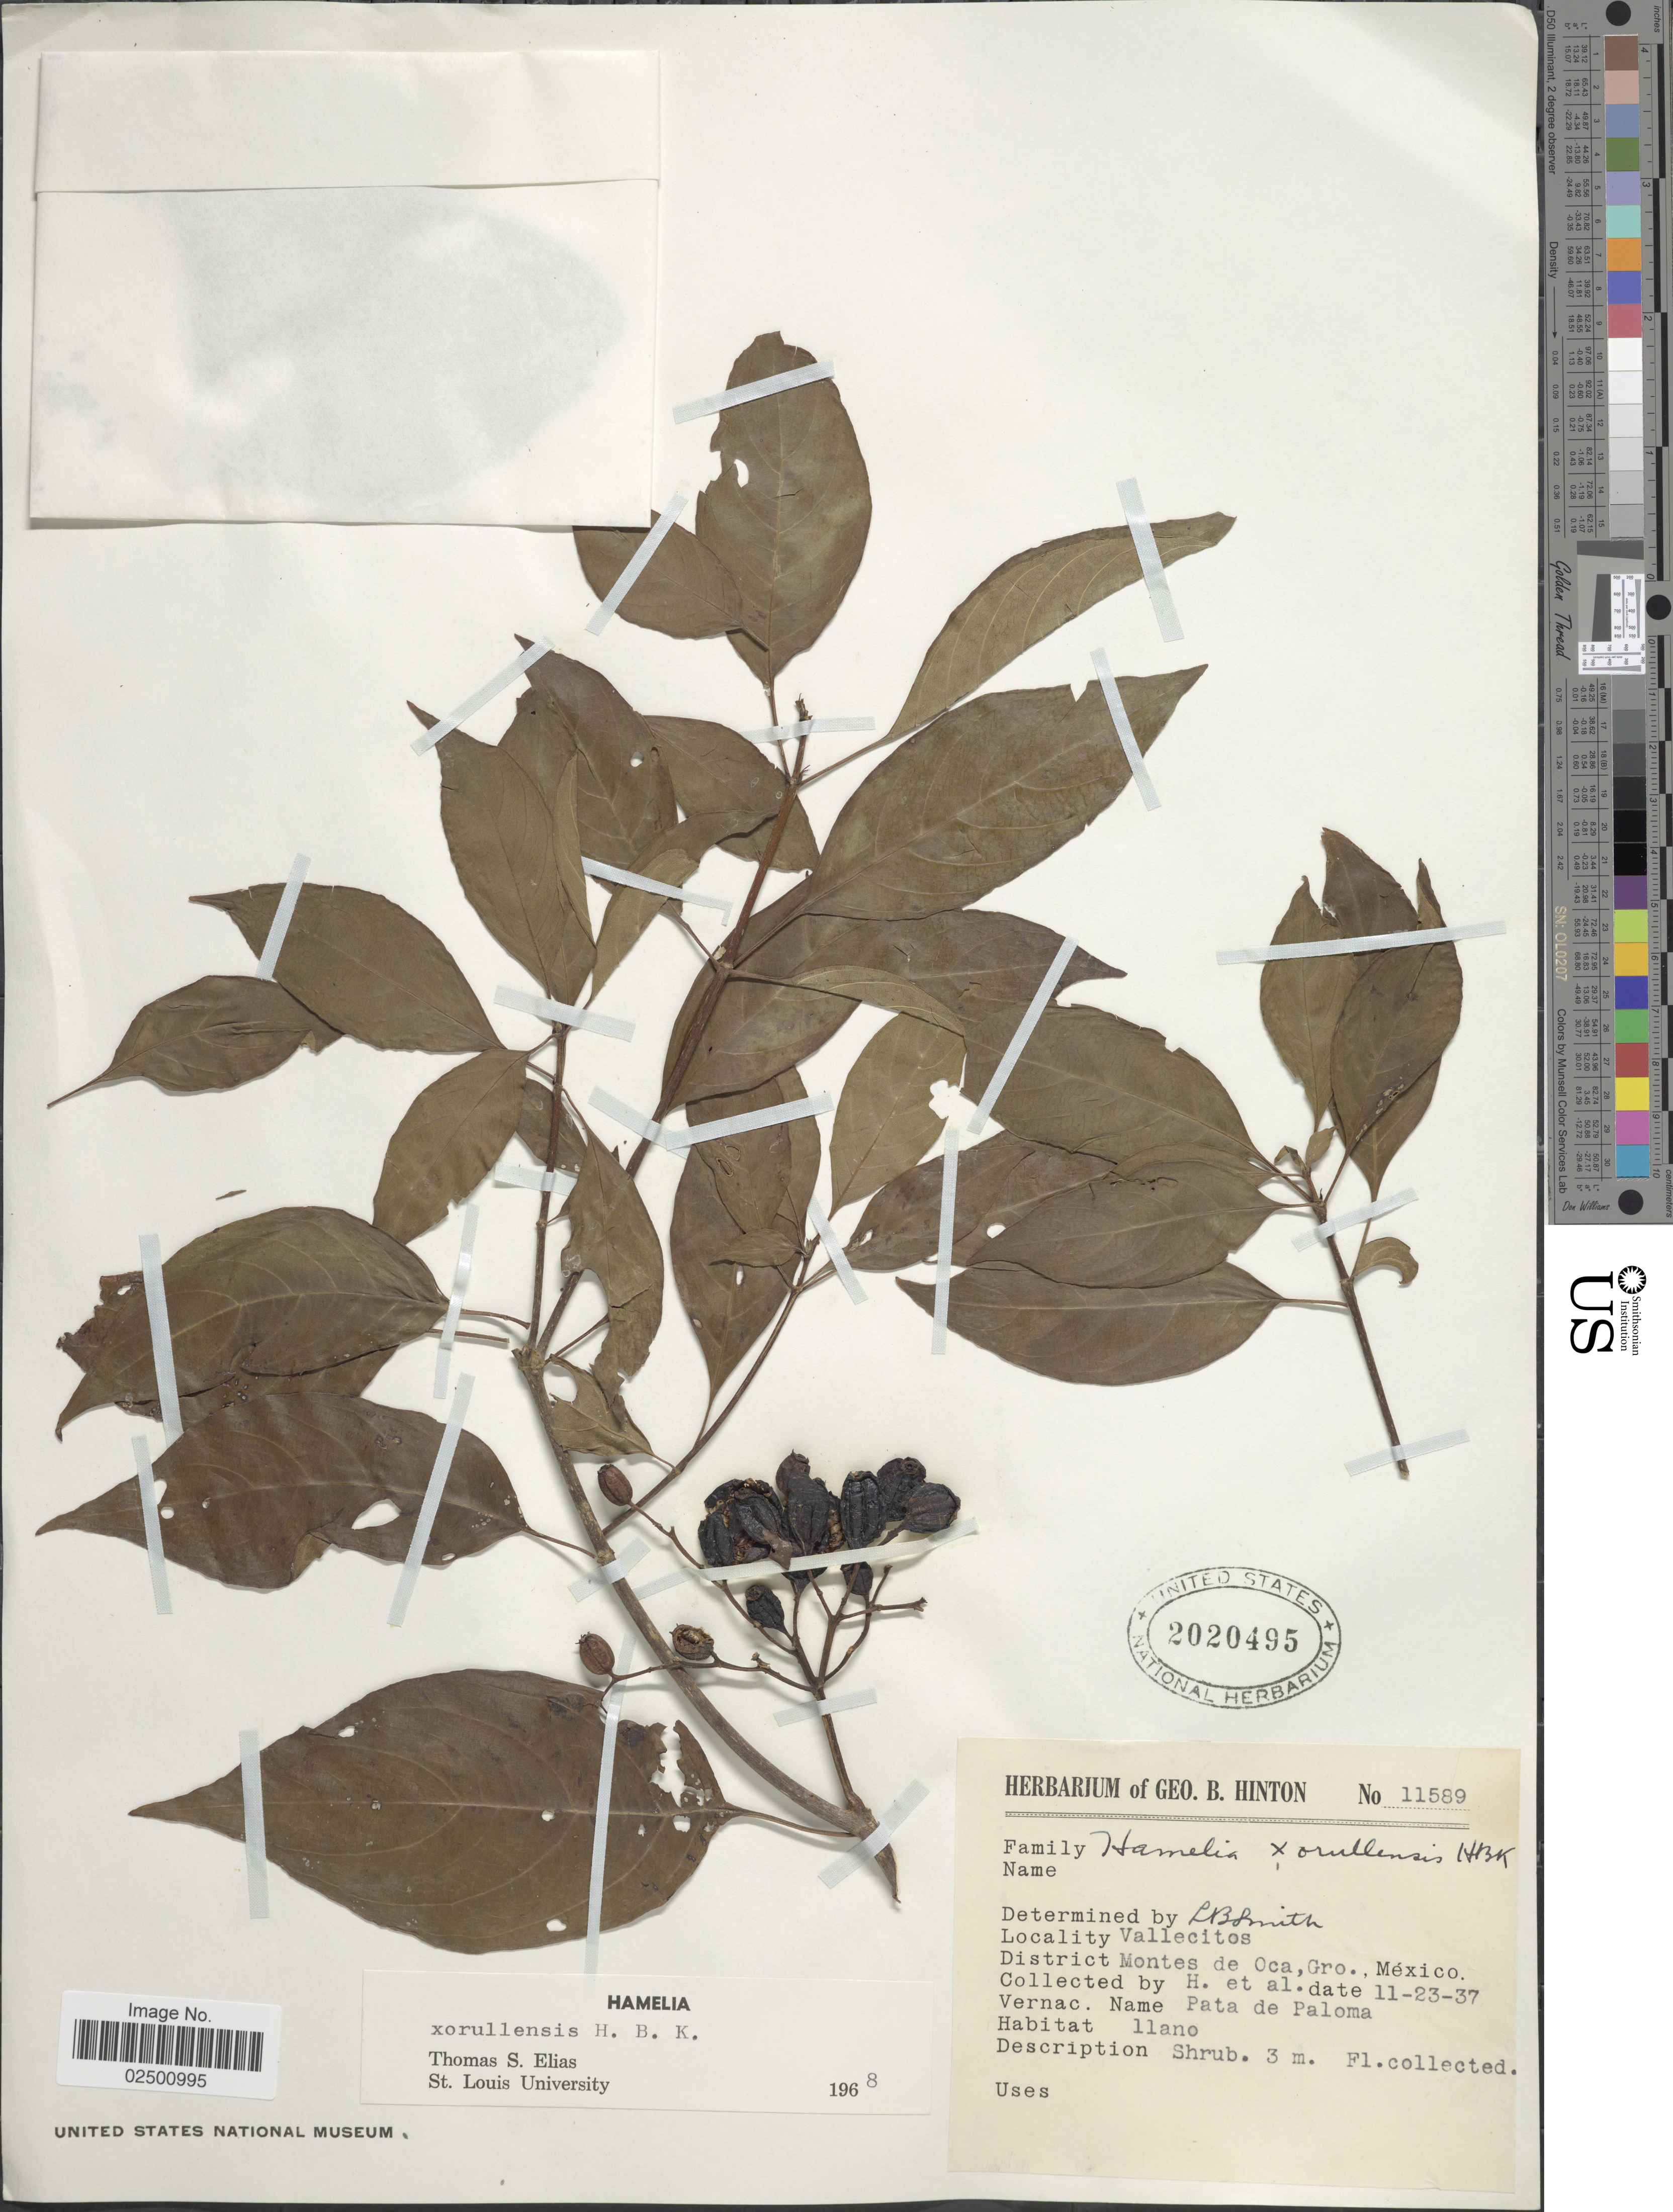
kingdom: Plantae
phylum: Tracheophyta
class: Magnoliopsida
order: Gentianales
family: Rubiaceae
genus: Hamelia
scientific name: Hamelia xorullensis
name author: Kunth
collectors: G. B. Hinton & et al.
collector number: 11589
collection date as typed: Transcribed d/m/y: 23/11/37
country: Mexico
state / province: Guerrero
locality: Vallecitos. District Montes de Oca, Gro., Mexico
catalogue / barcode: US 2020495